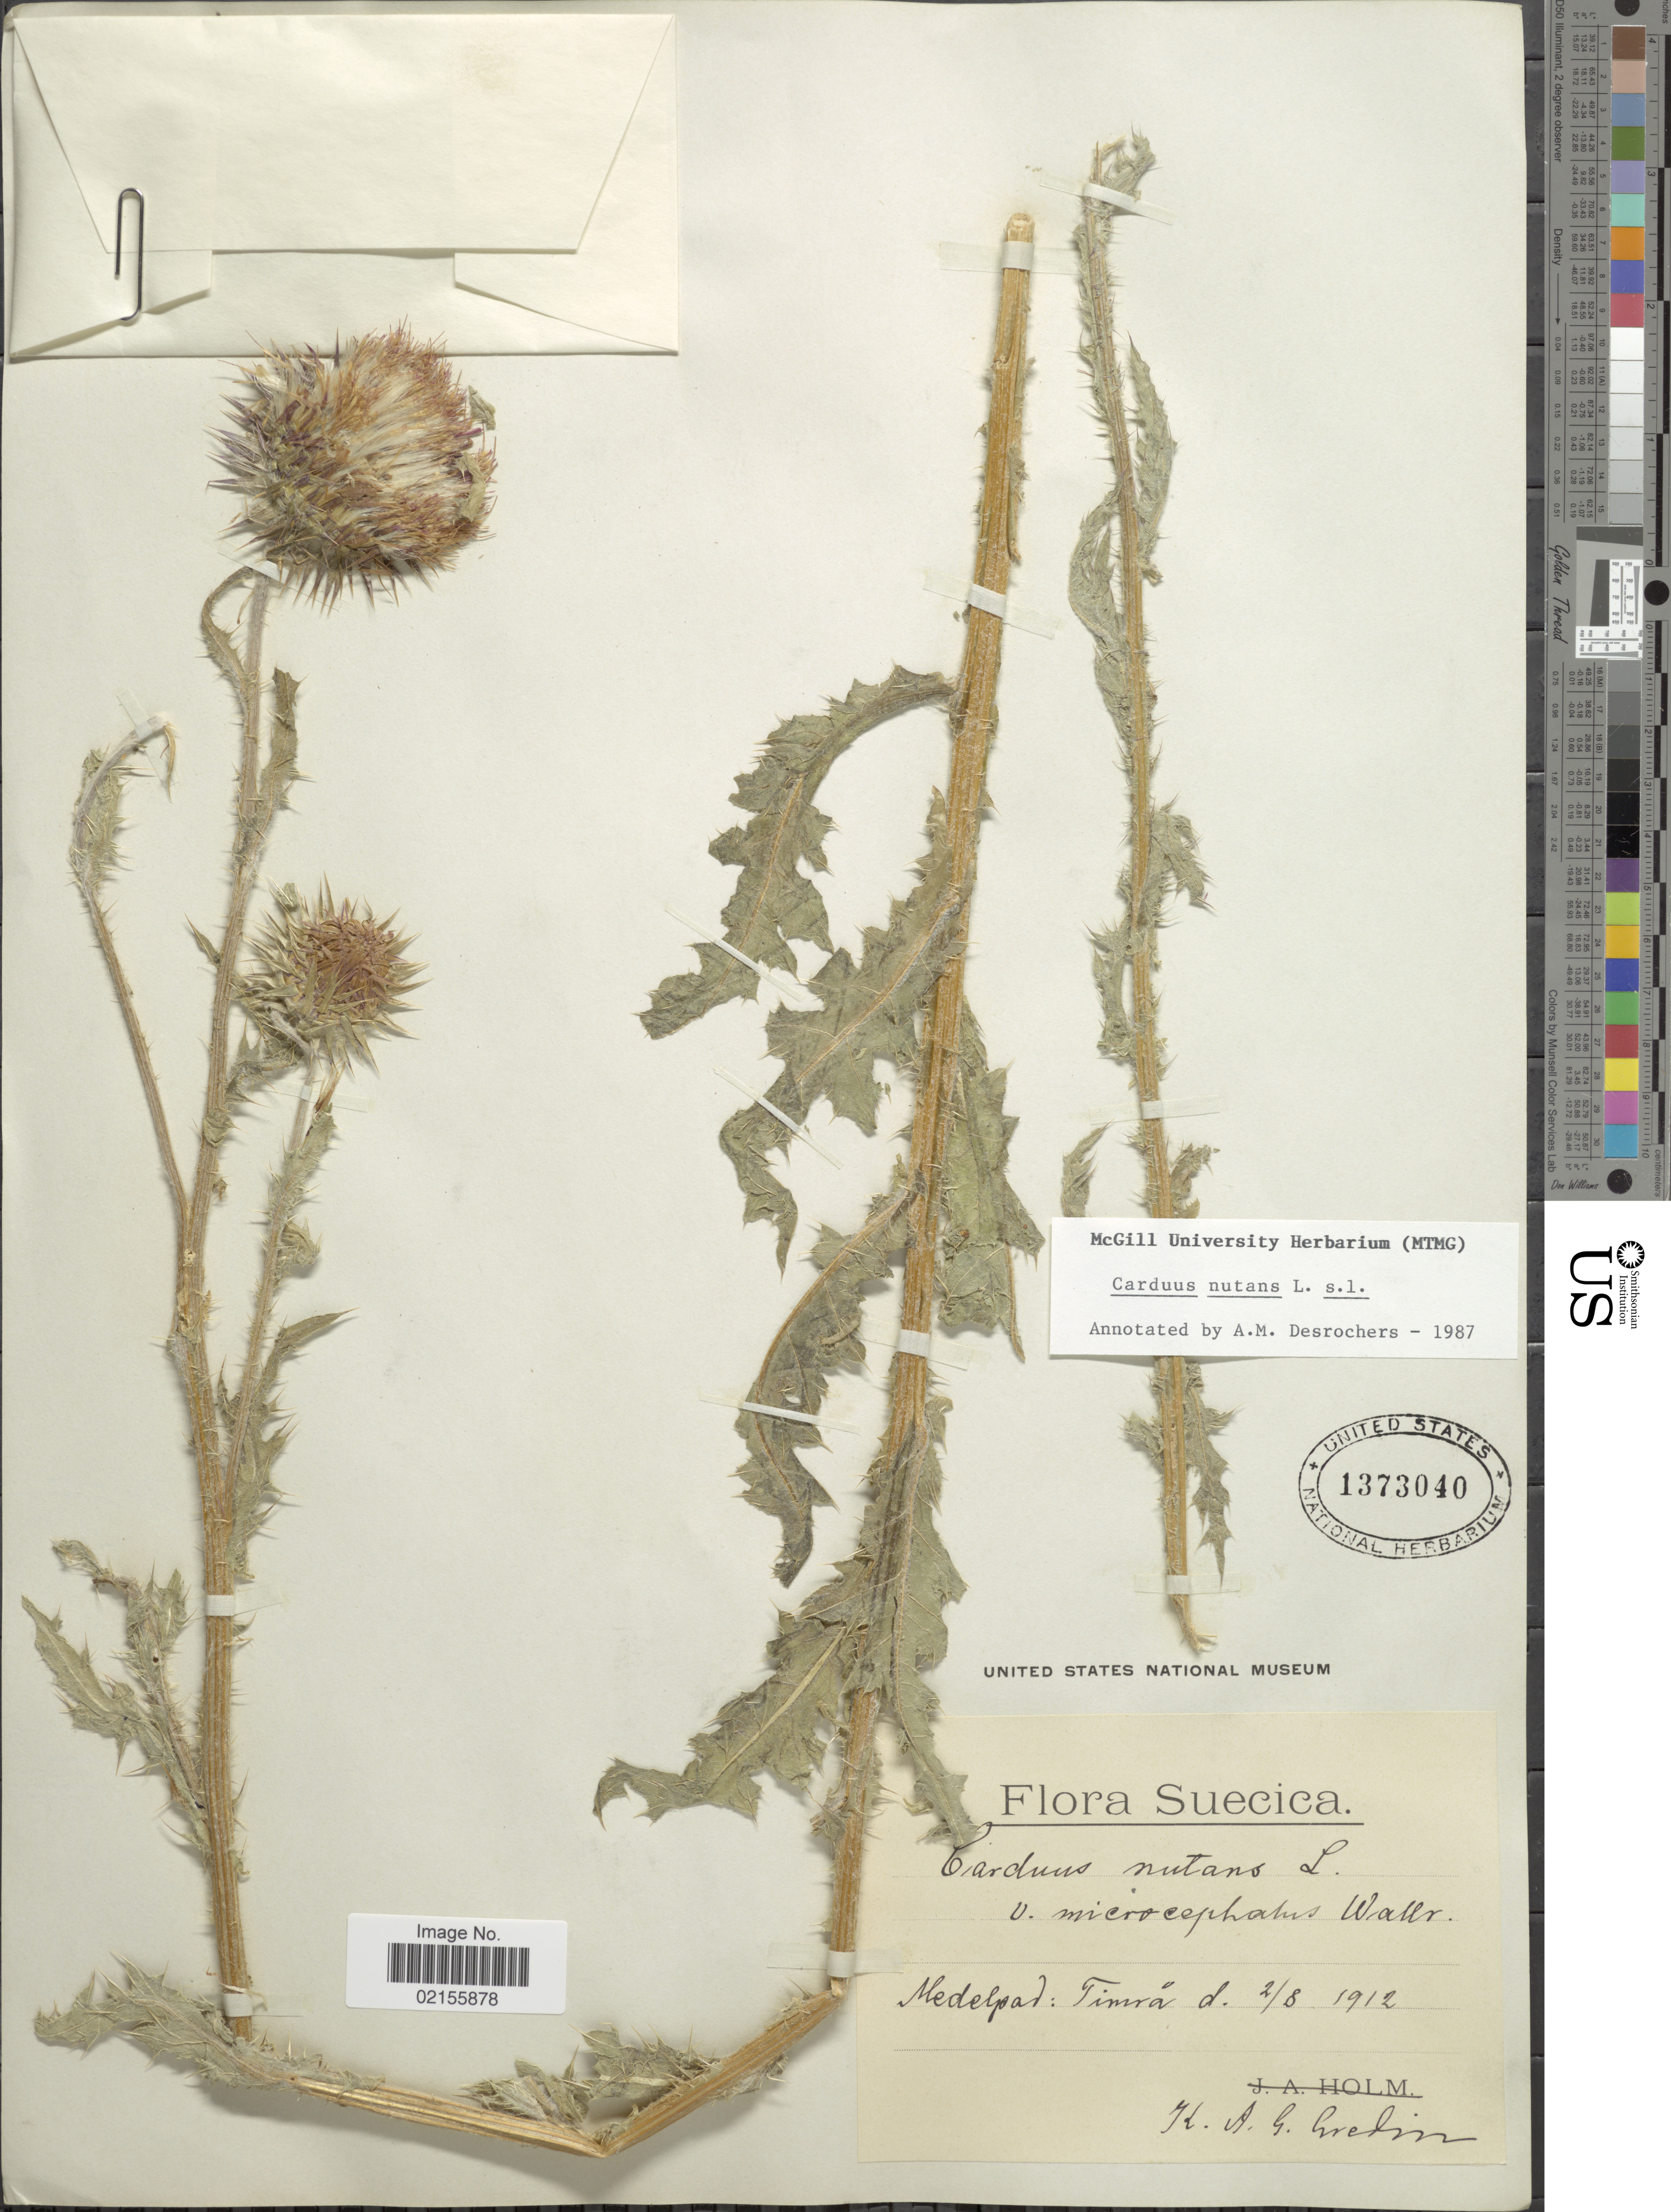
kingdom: Plantae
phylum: Tracheophyta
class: Magnoliopsida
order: Asterales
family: Asteraceae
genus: Carduus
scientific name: Carduus nutans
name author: L.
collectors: K. Gredin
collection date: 1912-08-02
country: Sweden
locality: Suecica, medelpas: Timrä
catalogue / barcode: US 1373040